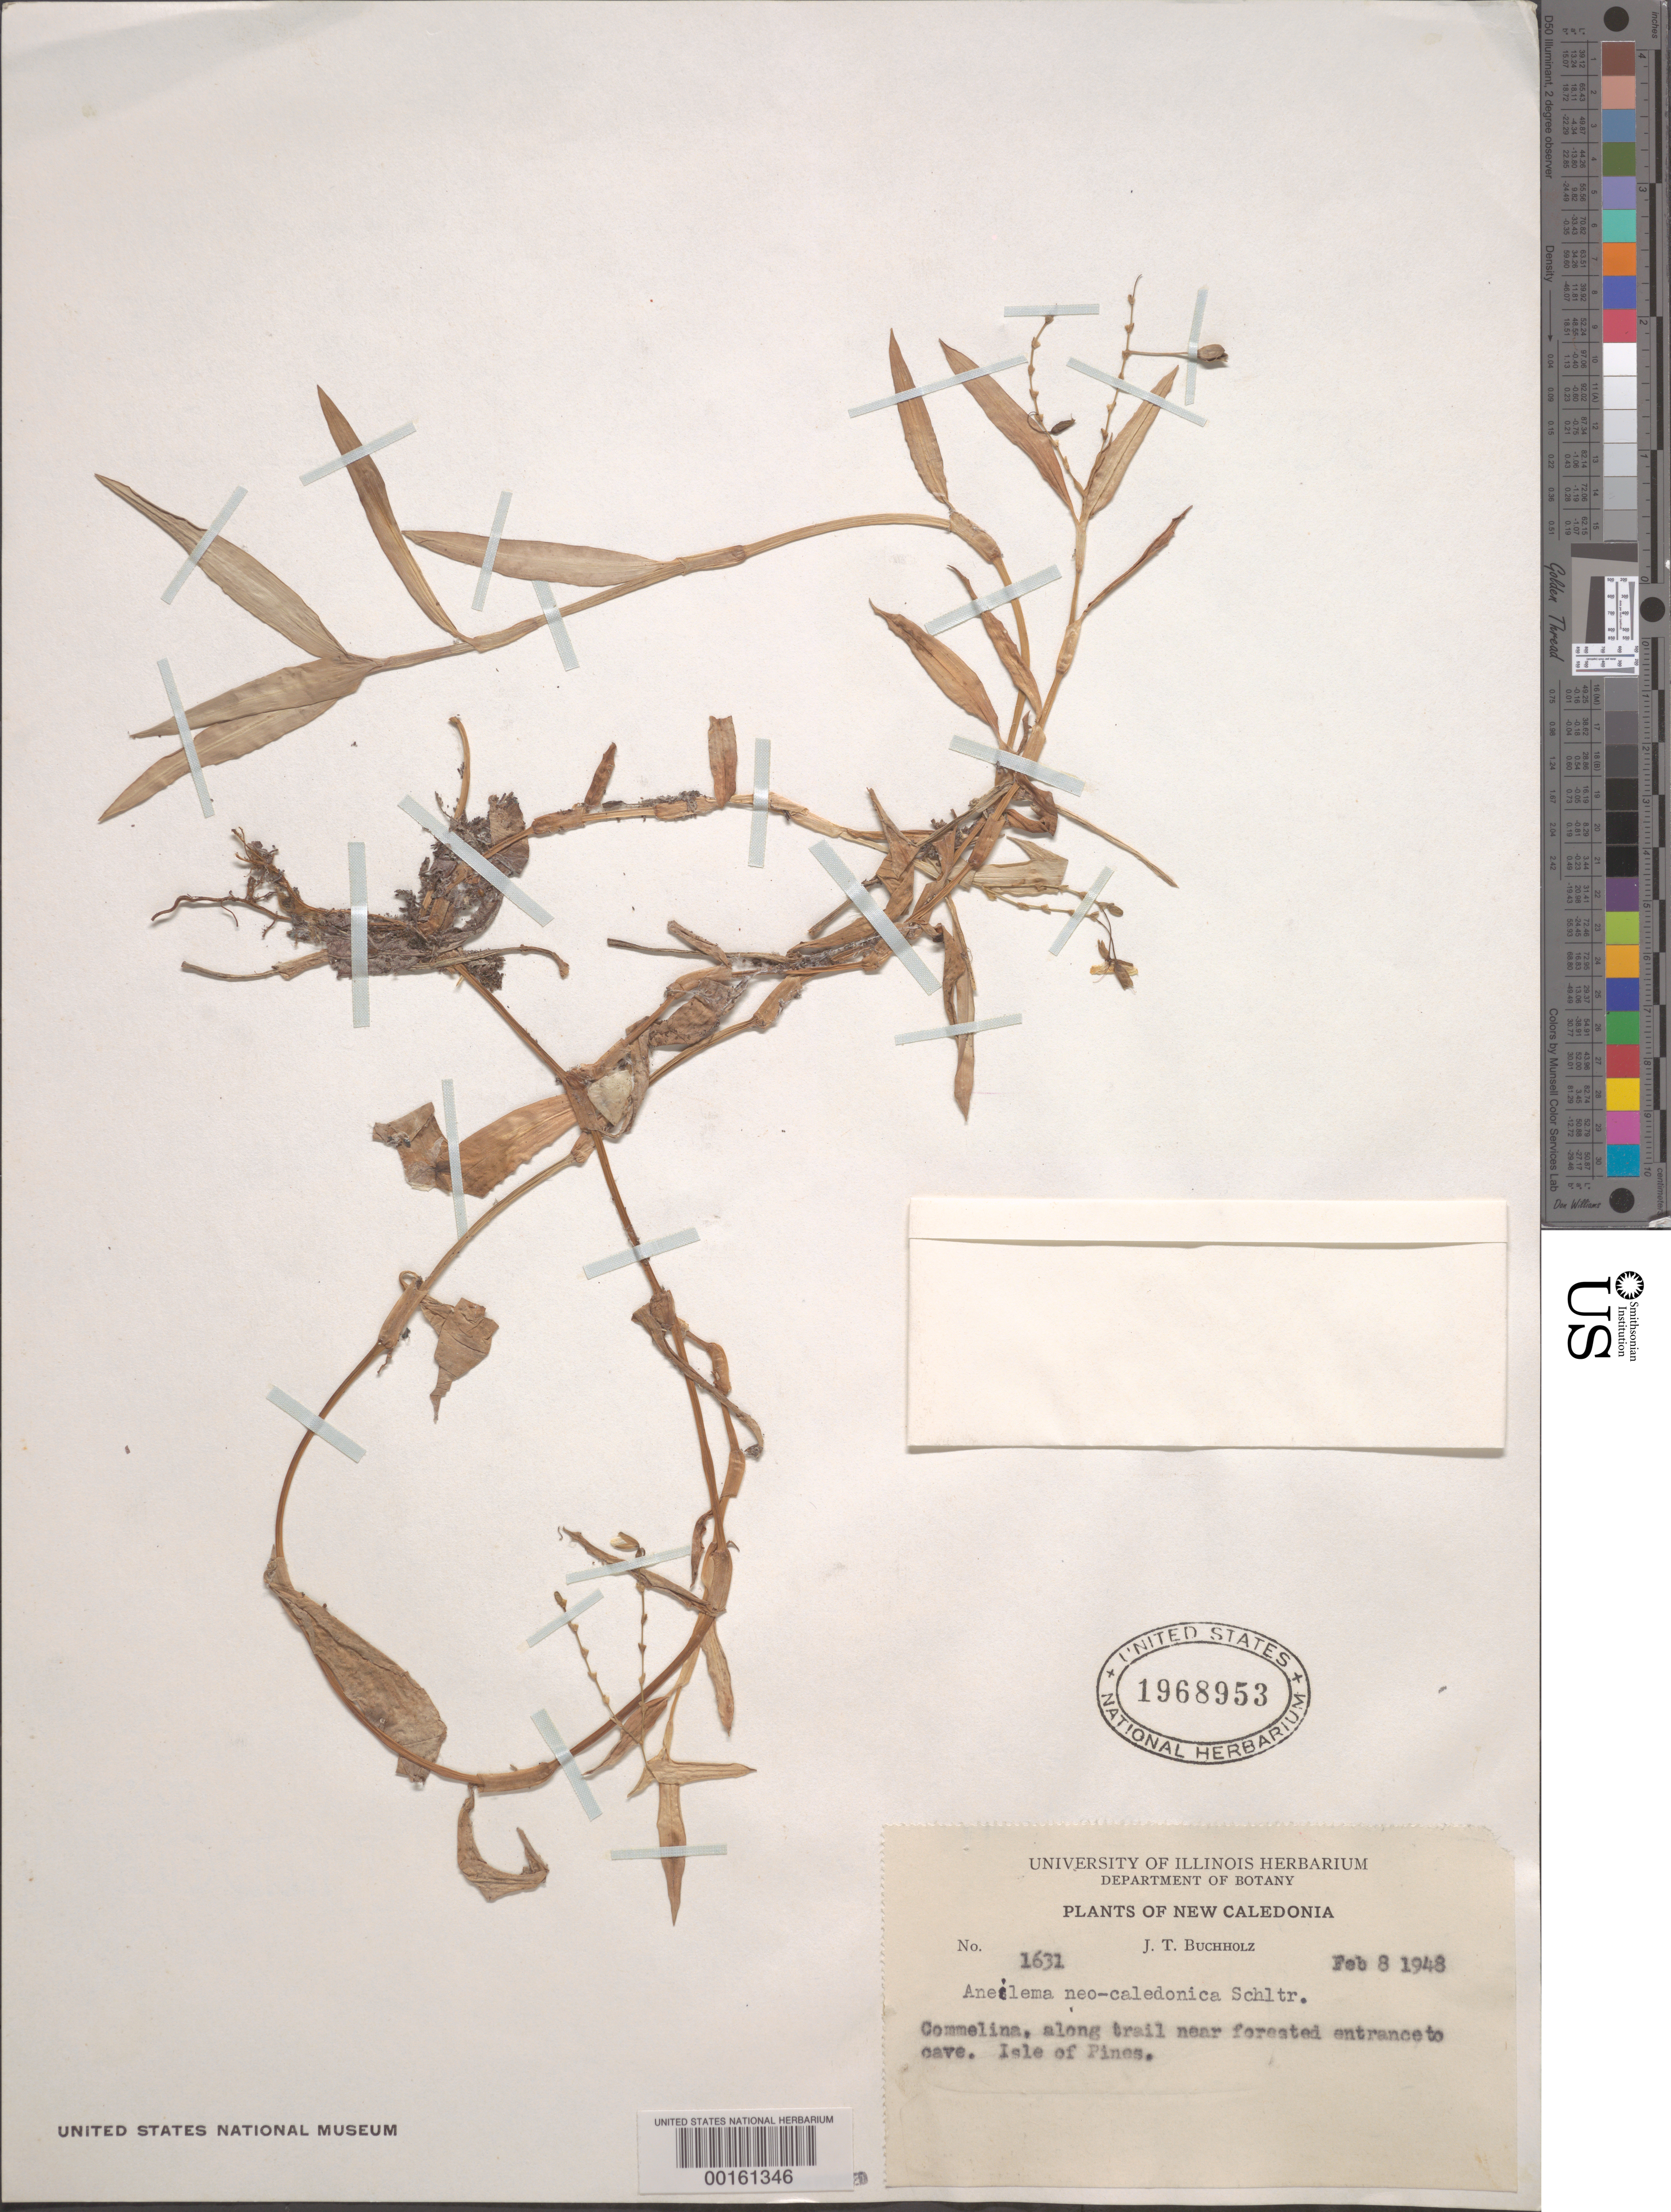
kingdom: Plantae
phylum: Tracheophyta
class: Liliopsida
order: Commelinales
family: Commelinaceae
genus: Aneilema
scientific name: Aneilema neocaledonicum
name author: Schltr.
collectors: J. T. Buchholz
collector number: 1631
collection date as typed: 08 Feb 1948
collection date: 1948-02-08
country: New Caledonia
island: Isle of Pines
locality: Isle of pines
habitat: Trail near forested entrance to cave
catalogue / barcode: US 1968953